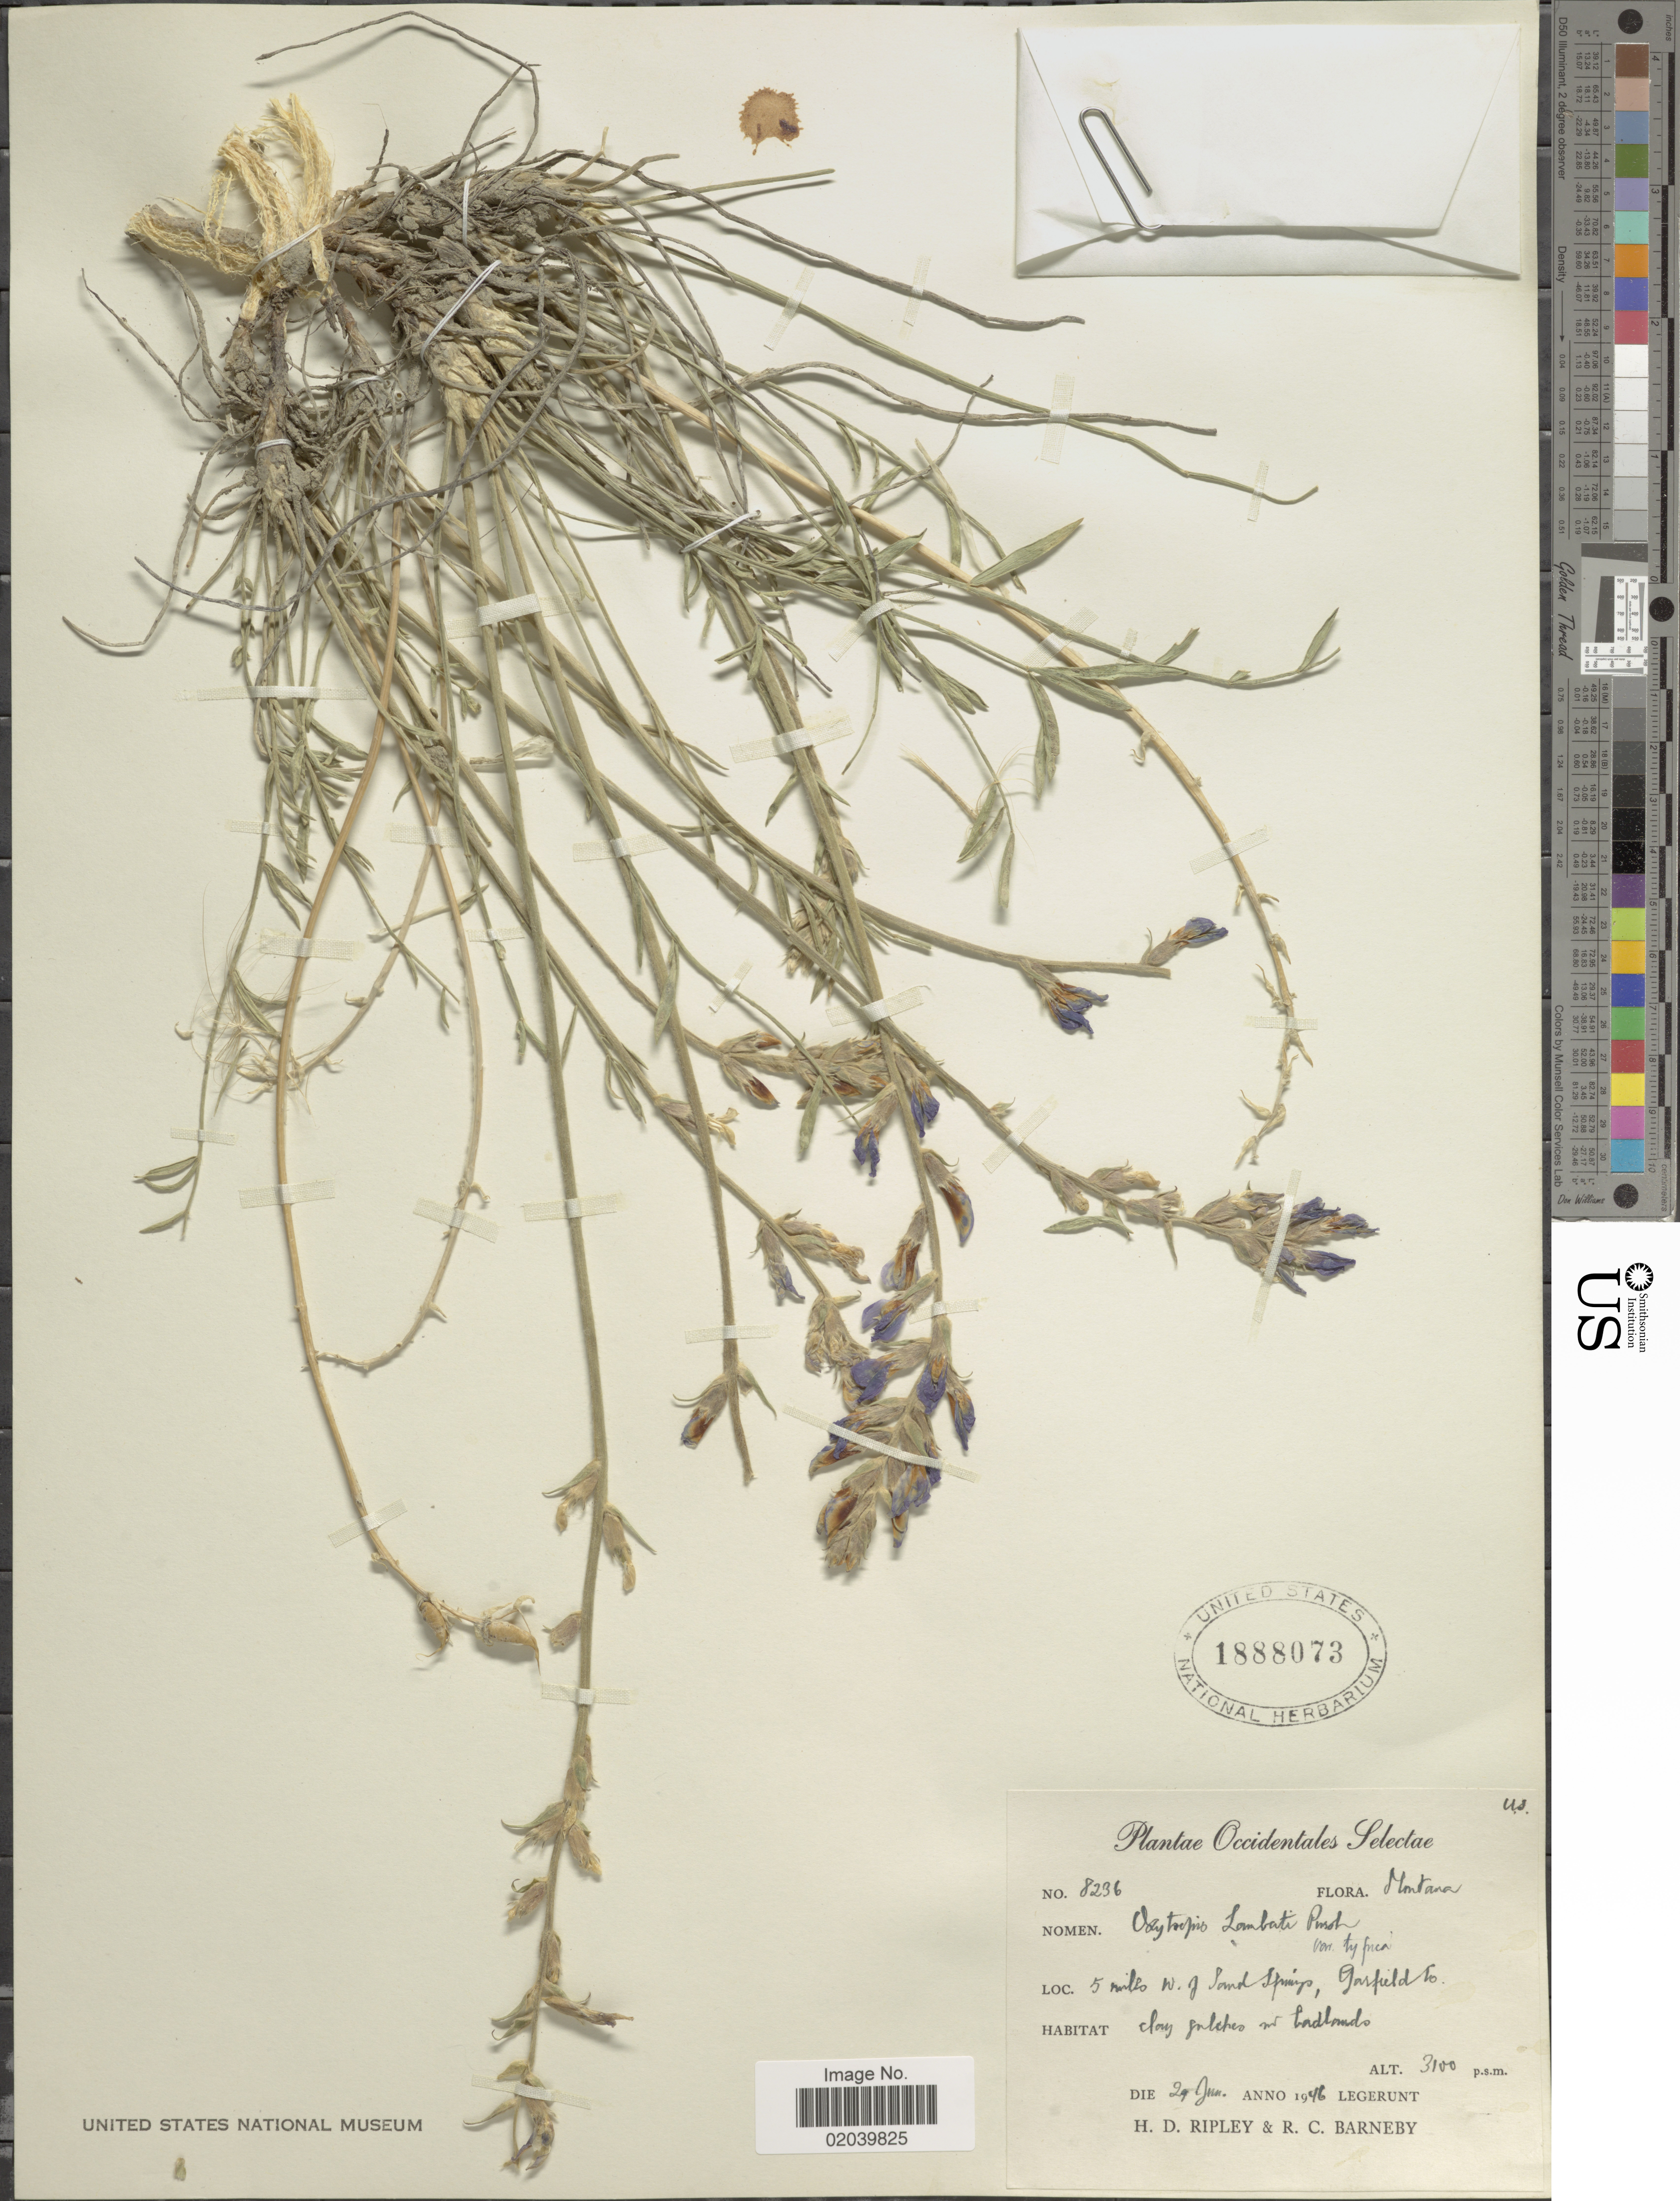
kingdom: Plantae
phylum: Tracheophyta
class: Magnoliopsida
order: Fabales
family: Fabaceae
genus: Oxytropis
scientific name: Oxytropis lambertii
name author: Pursh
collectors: H. Ripley & R. C. Barneby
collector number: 8236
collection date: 1946-06-29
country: United States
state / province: Montana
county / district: Garfield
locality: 5 miles from W.J. Sand Springs.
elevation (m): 3100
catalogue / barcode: US 1888073